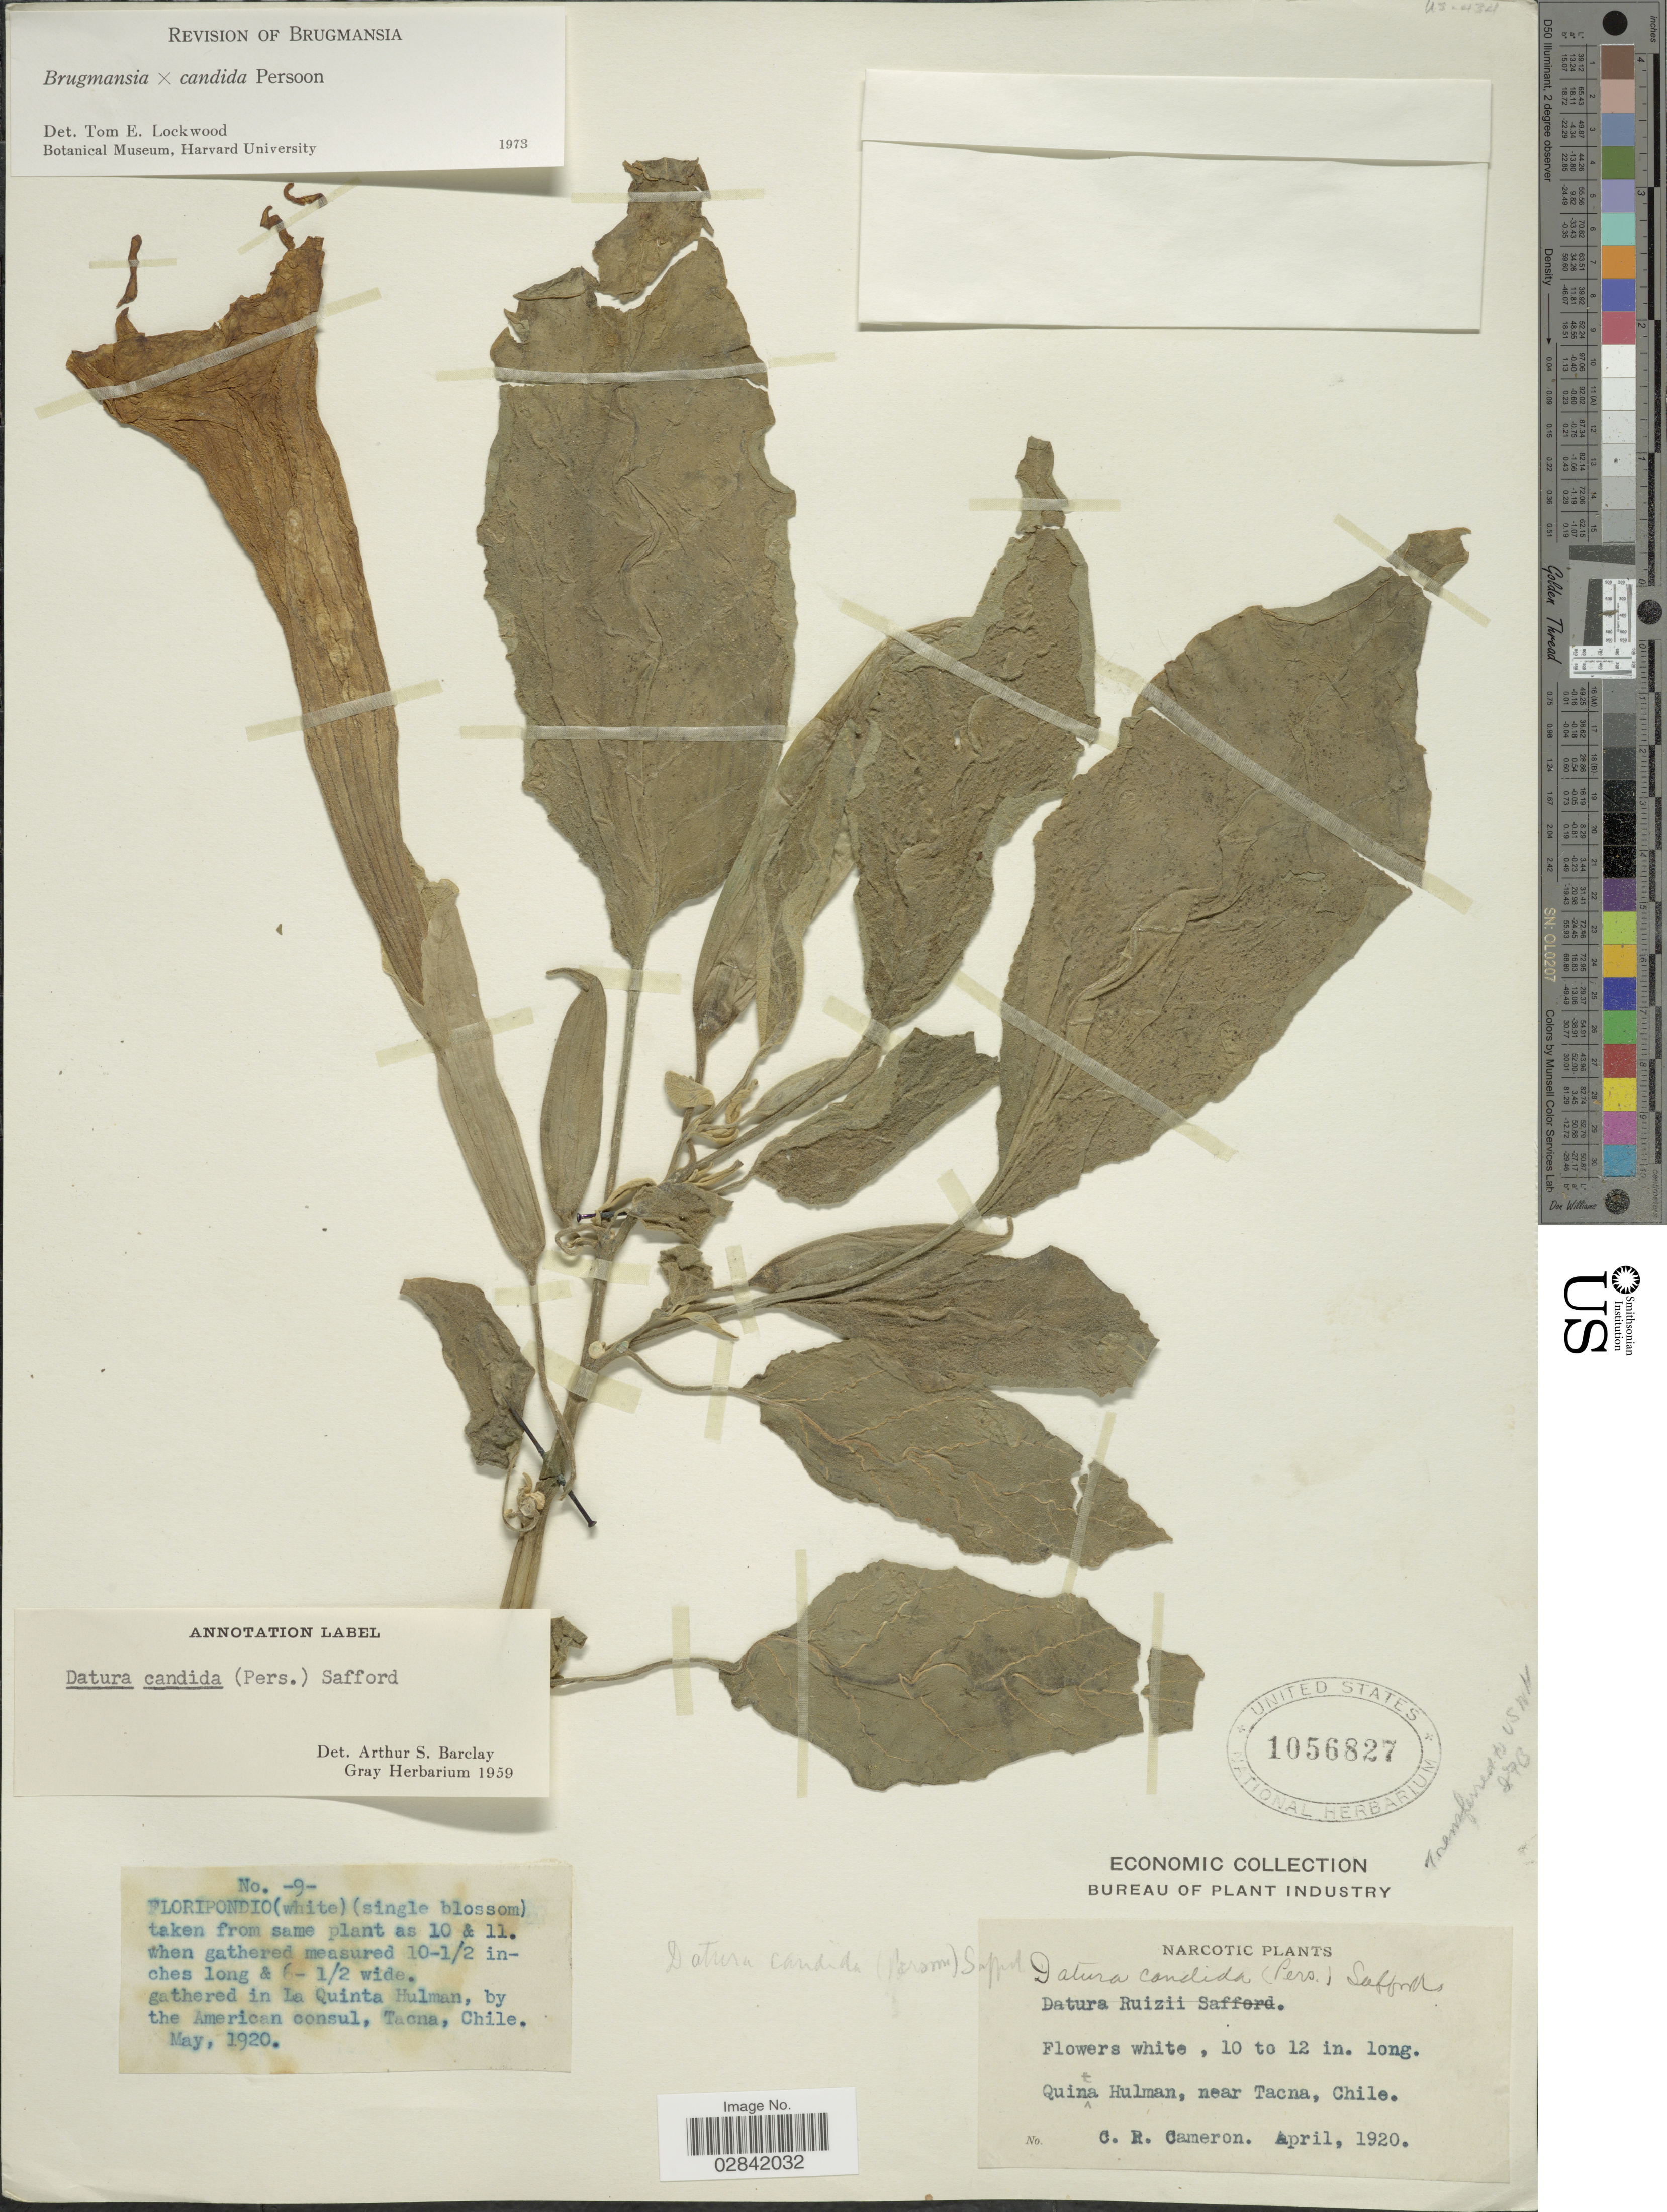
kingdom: Plantae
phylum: Tracheophyta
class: Magnoliopsida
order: Solanales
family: Solanaceae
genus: Brugmansia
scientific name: Brugmansia x candida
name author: Pers.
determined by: Lockwood, T. E.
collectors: C. Cameron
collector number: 9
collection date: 1920-04/1920-05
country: Peru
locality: Quinta Hulman, near Tacna, Chile.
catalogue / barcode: US 1056827